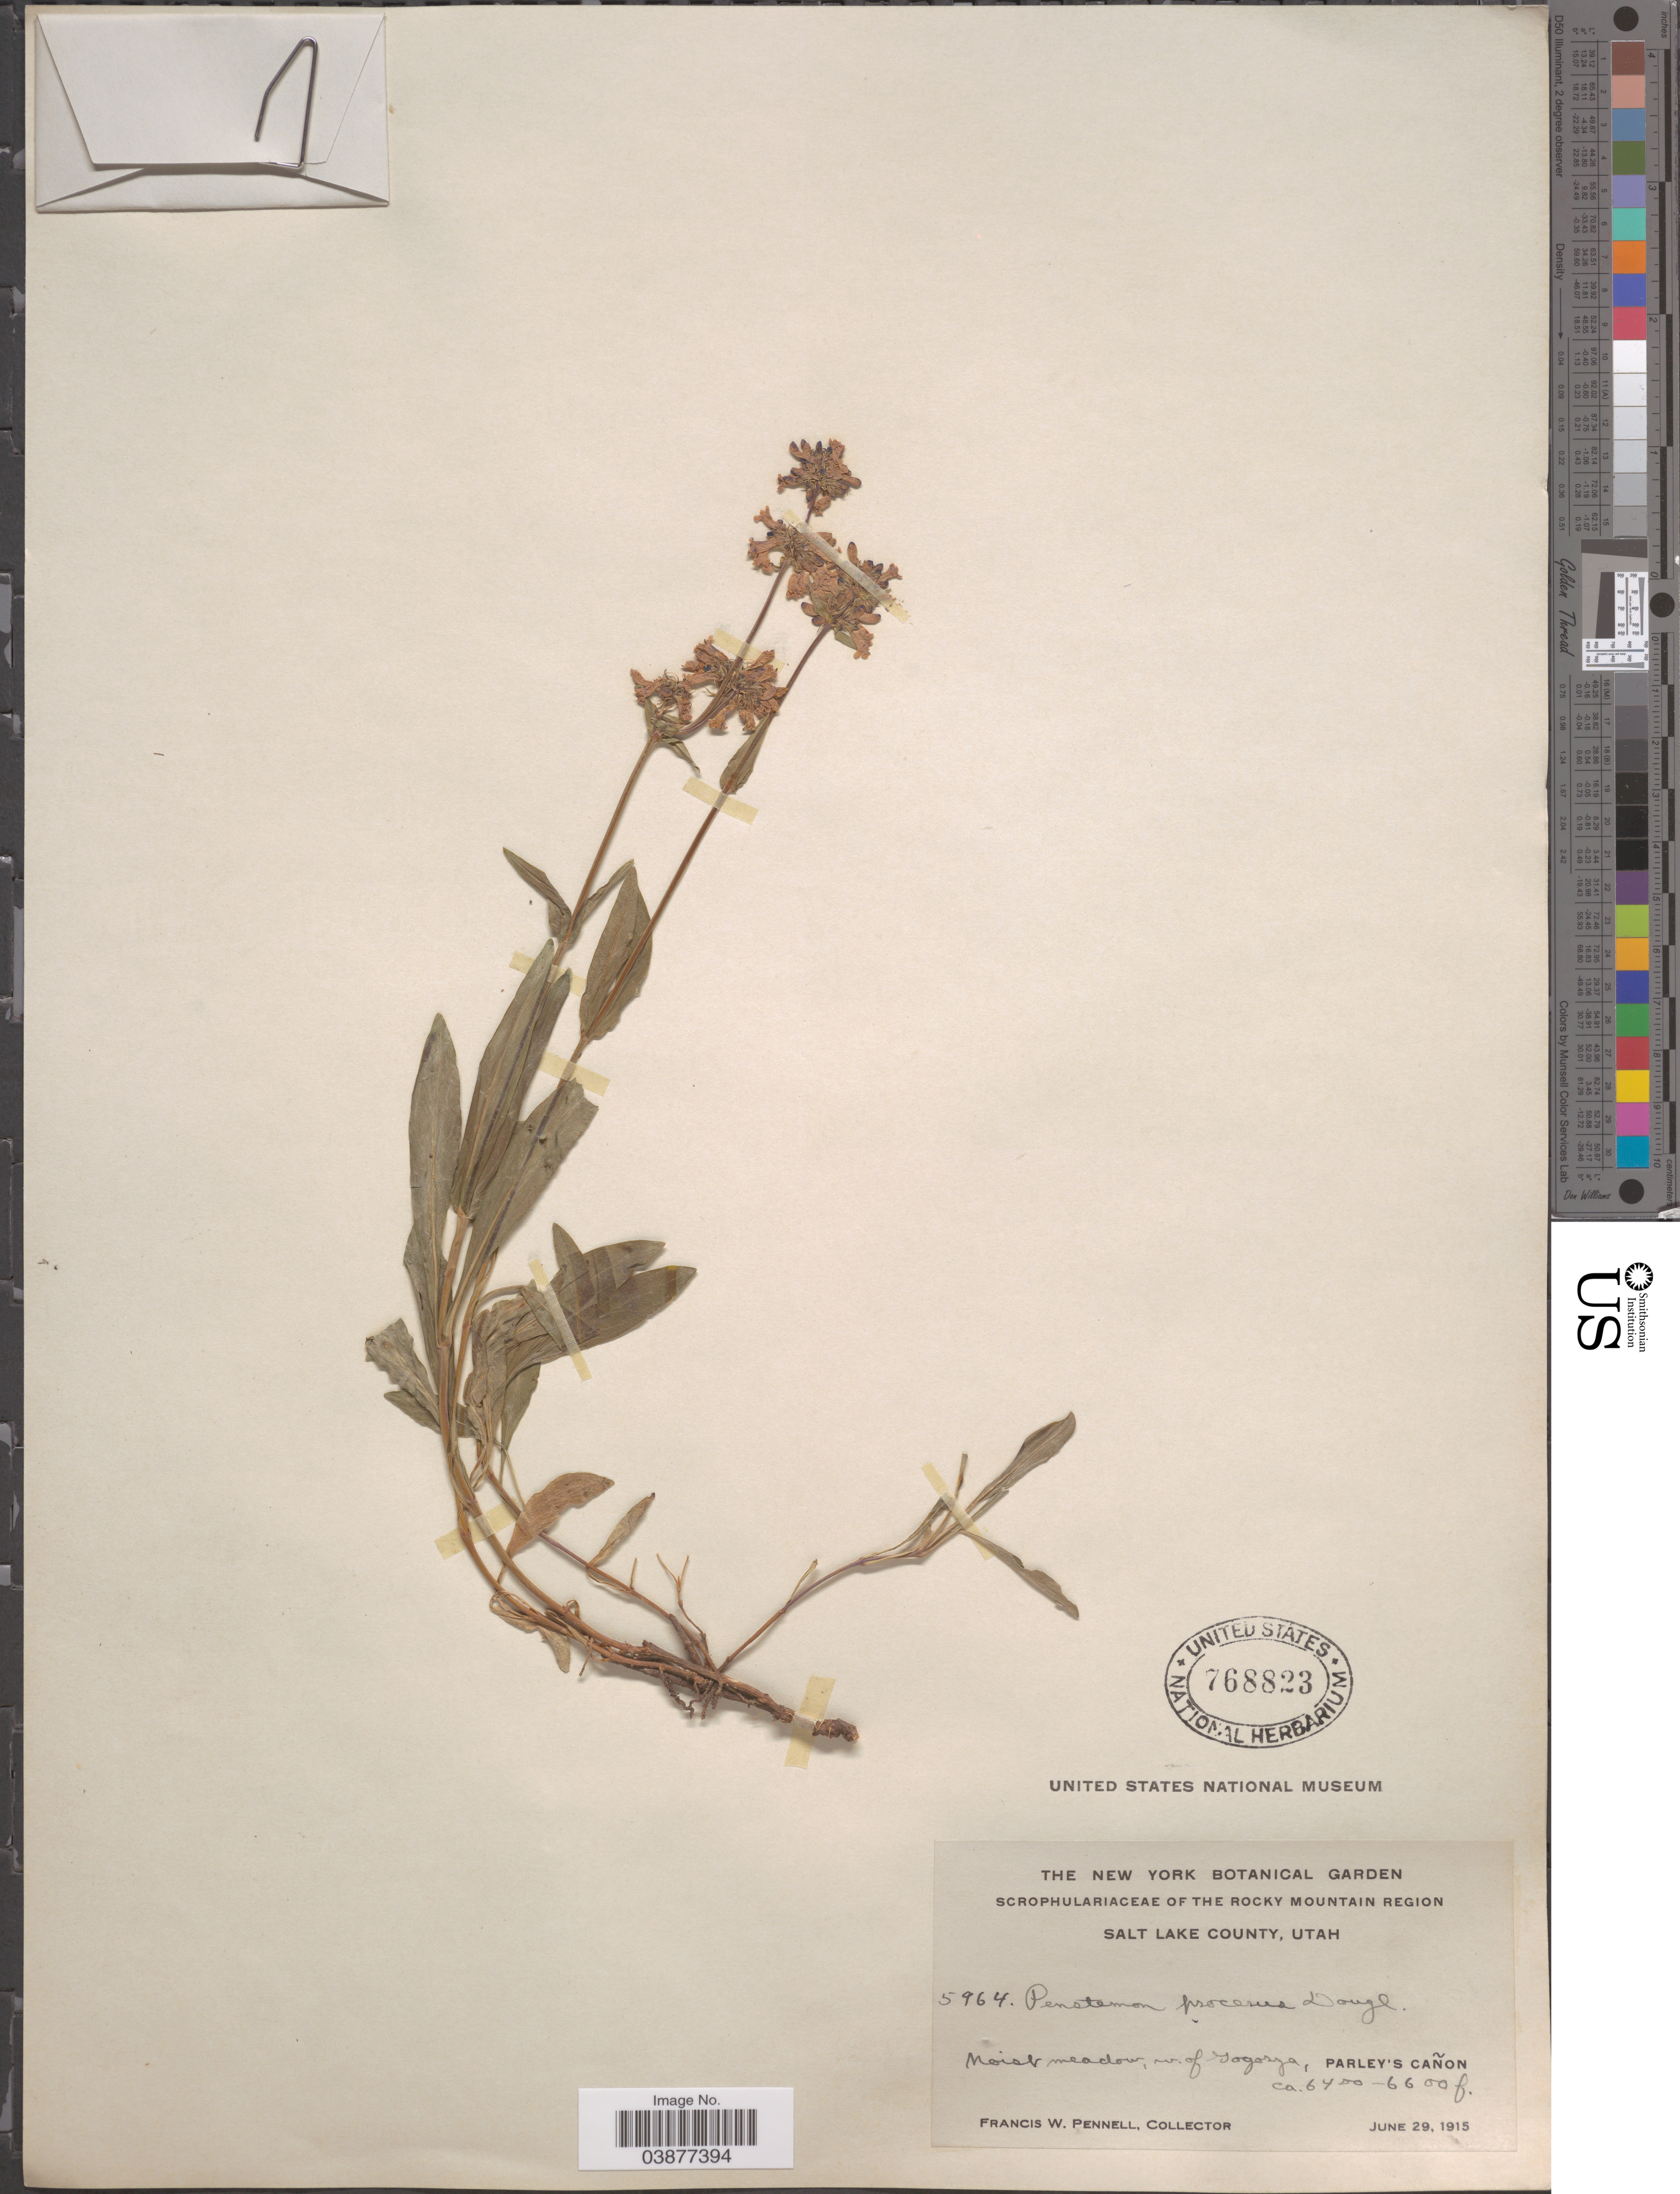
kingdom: Plantae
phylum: Tracheophyta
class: Magnoliopsida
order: Lamiales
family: Plantaginaceae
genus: Penstemon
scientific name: Penstemon procerus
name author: Douglas ex Graham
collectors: F. W. Pennell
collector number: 5964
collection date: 1915-06-29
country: United States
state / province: Utah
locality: Rocky Mountain Region. Salt Lake County. Moist meadow, w. of Gogorza, Parley's Cañon.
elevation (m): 1951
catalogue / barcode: US 768823